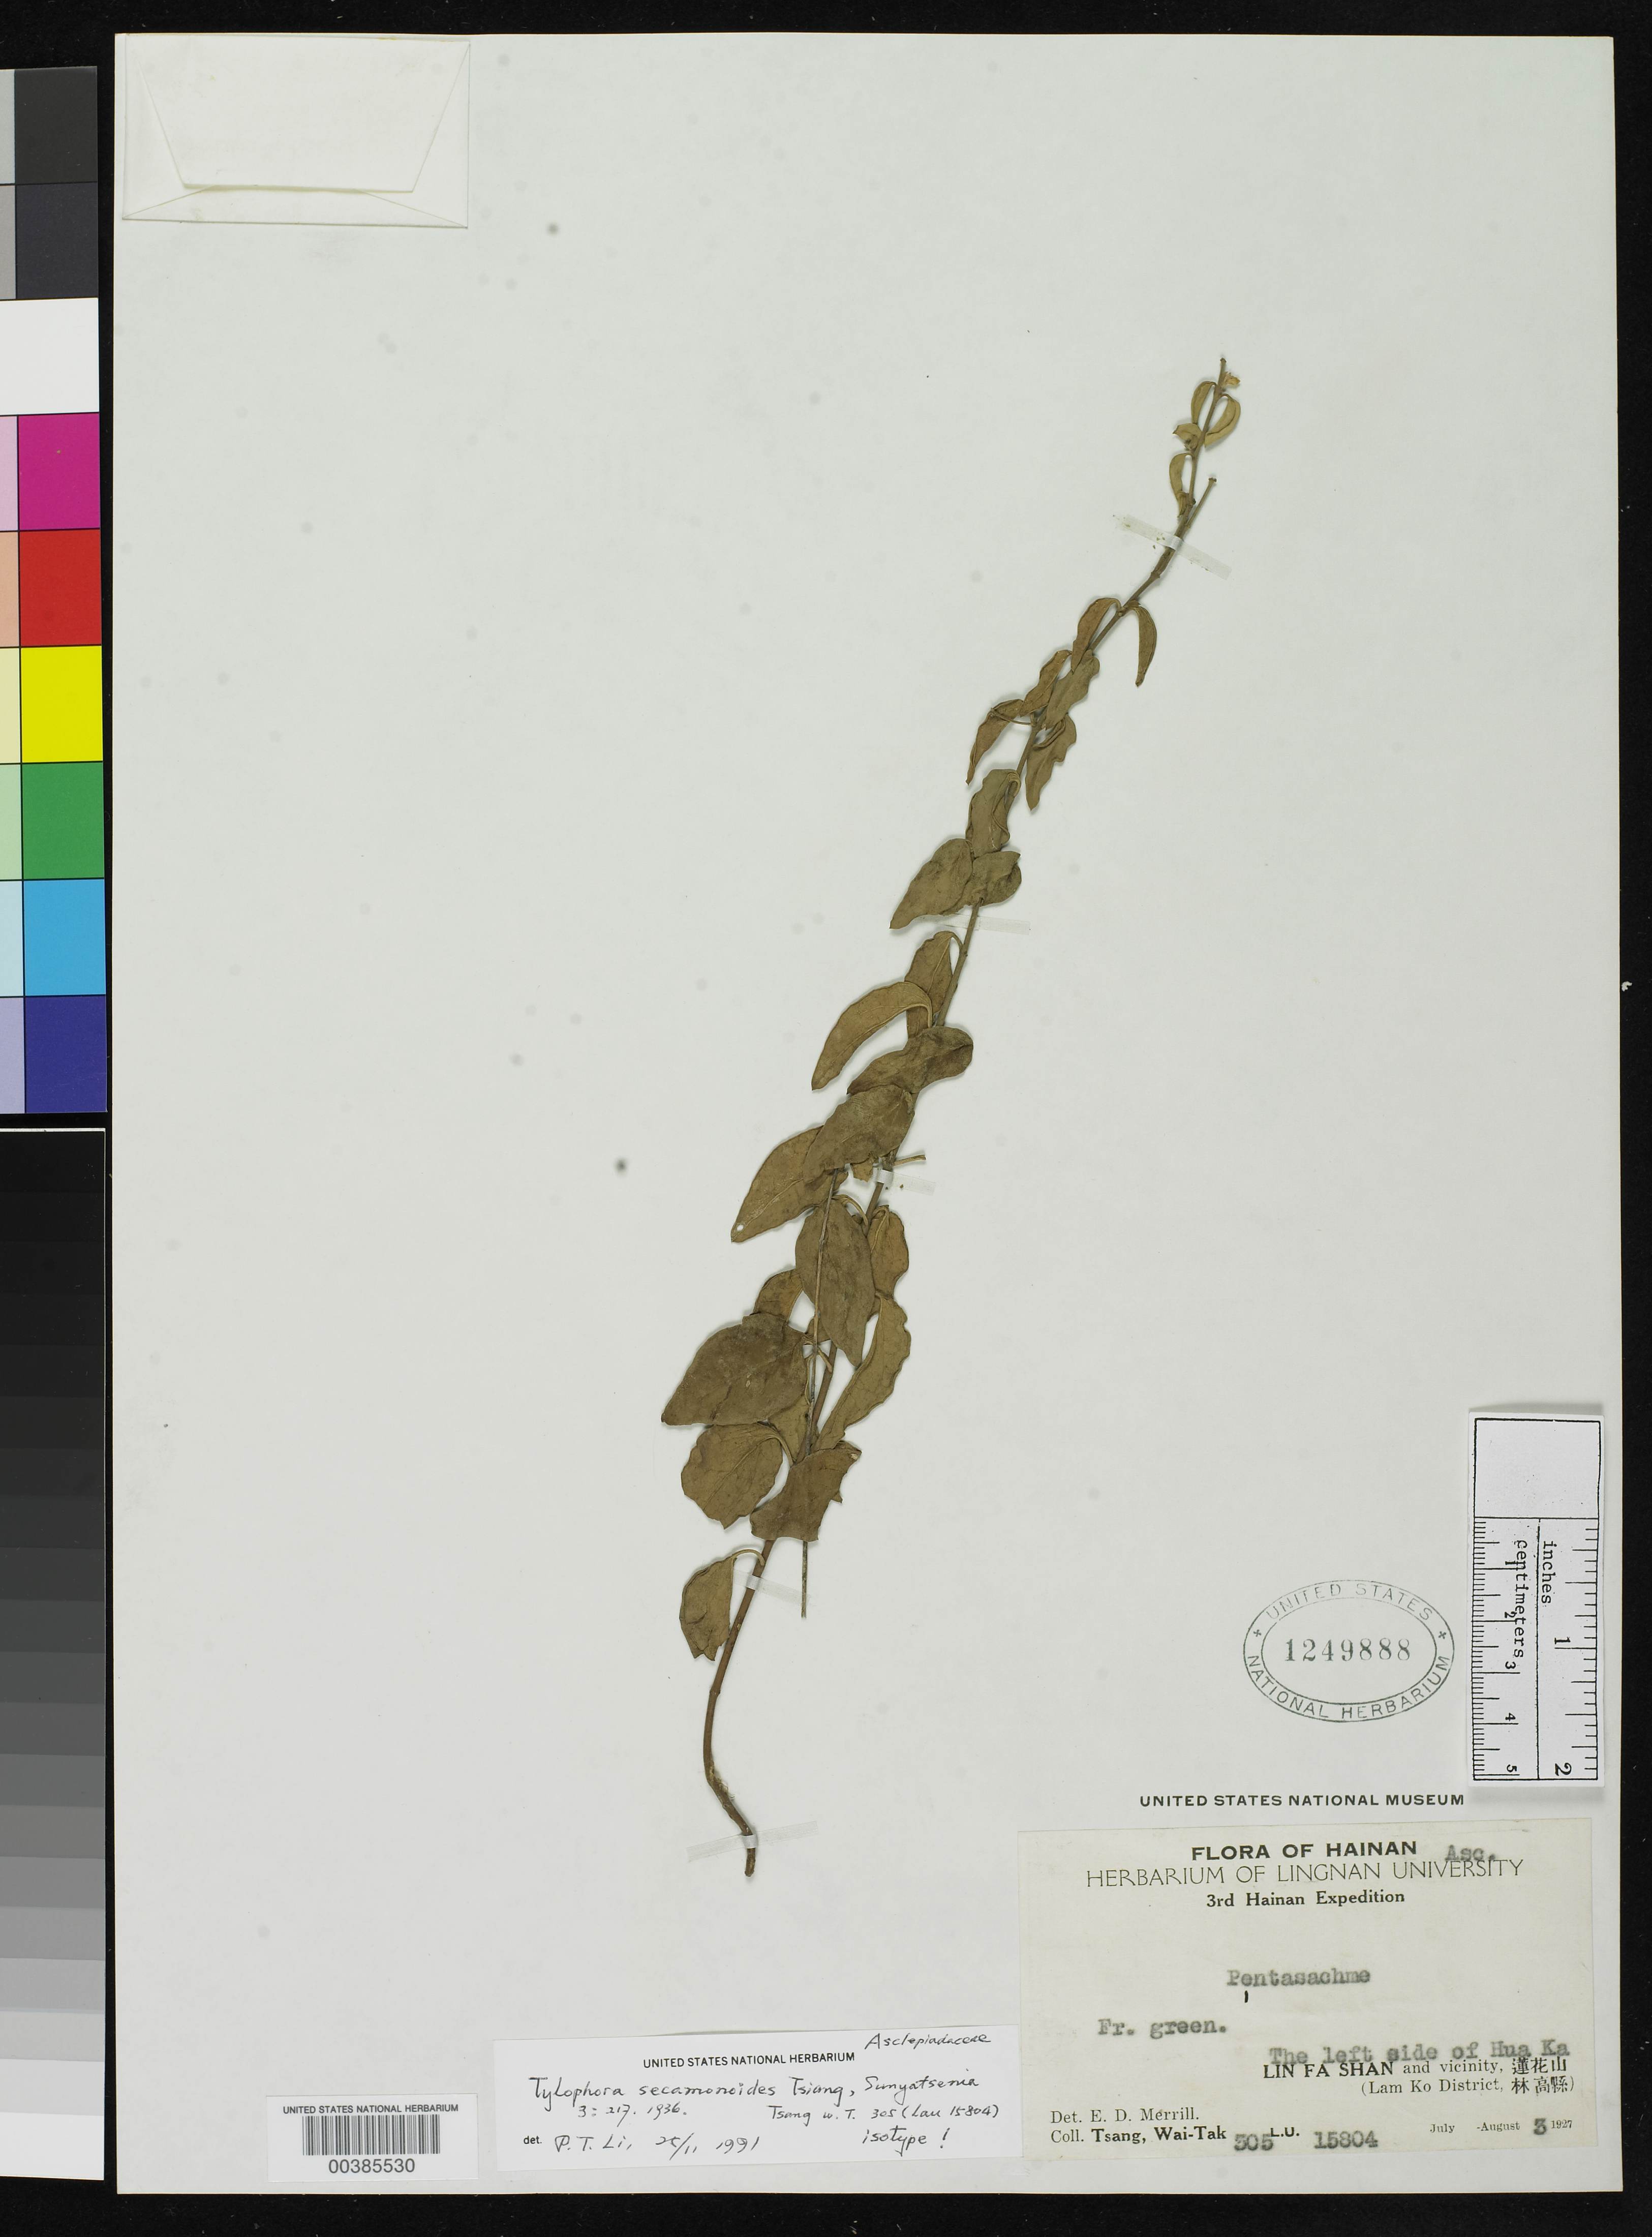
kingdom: Plantae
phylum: Tracheophyta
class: Magnoliopsida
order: Gentianales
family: Apocynaceae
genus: Tylophora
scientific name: Tylophora secamonoides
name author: Tsiang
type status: Isotype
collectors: W. T. Tsang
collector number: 205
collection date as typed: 03 Aug 1927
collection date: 1927-08-03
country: China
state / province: Hainan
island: Hainan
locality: Left side of Hua Ka, Linfa Shan and vicinity, Lam ko Dist.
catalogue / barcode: US 1249888